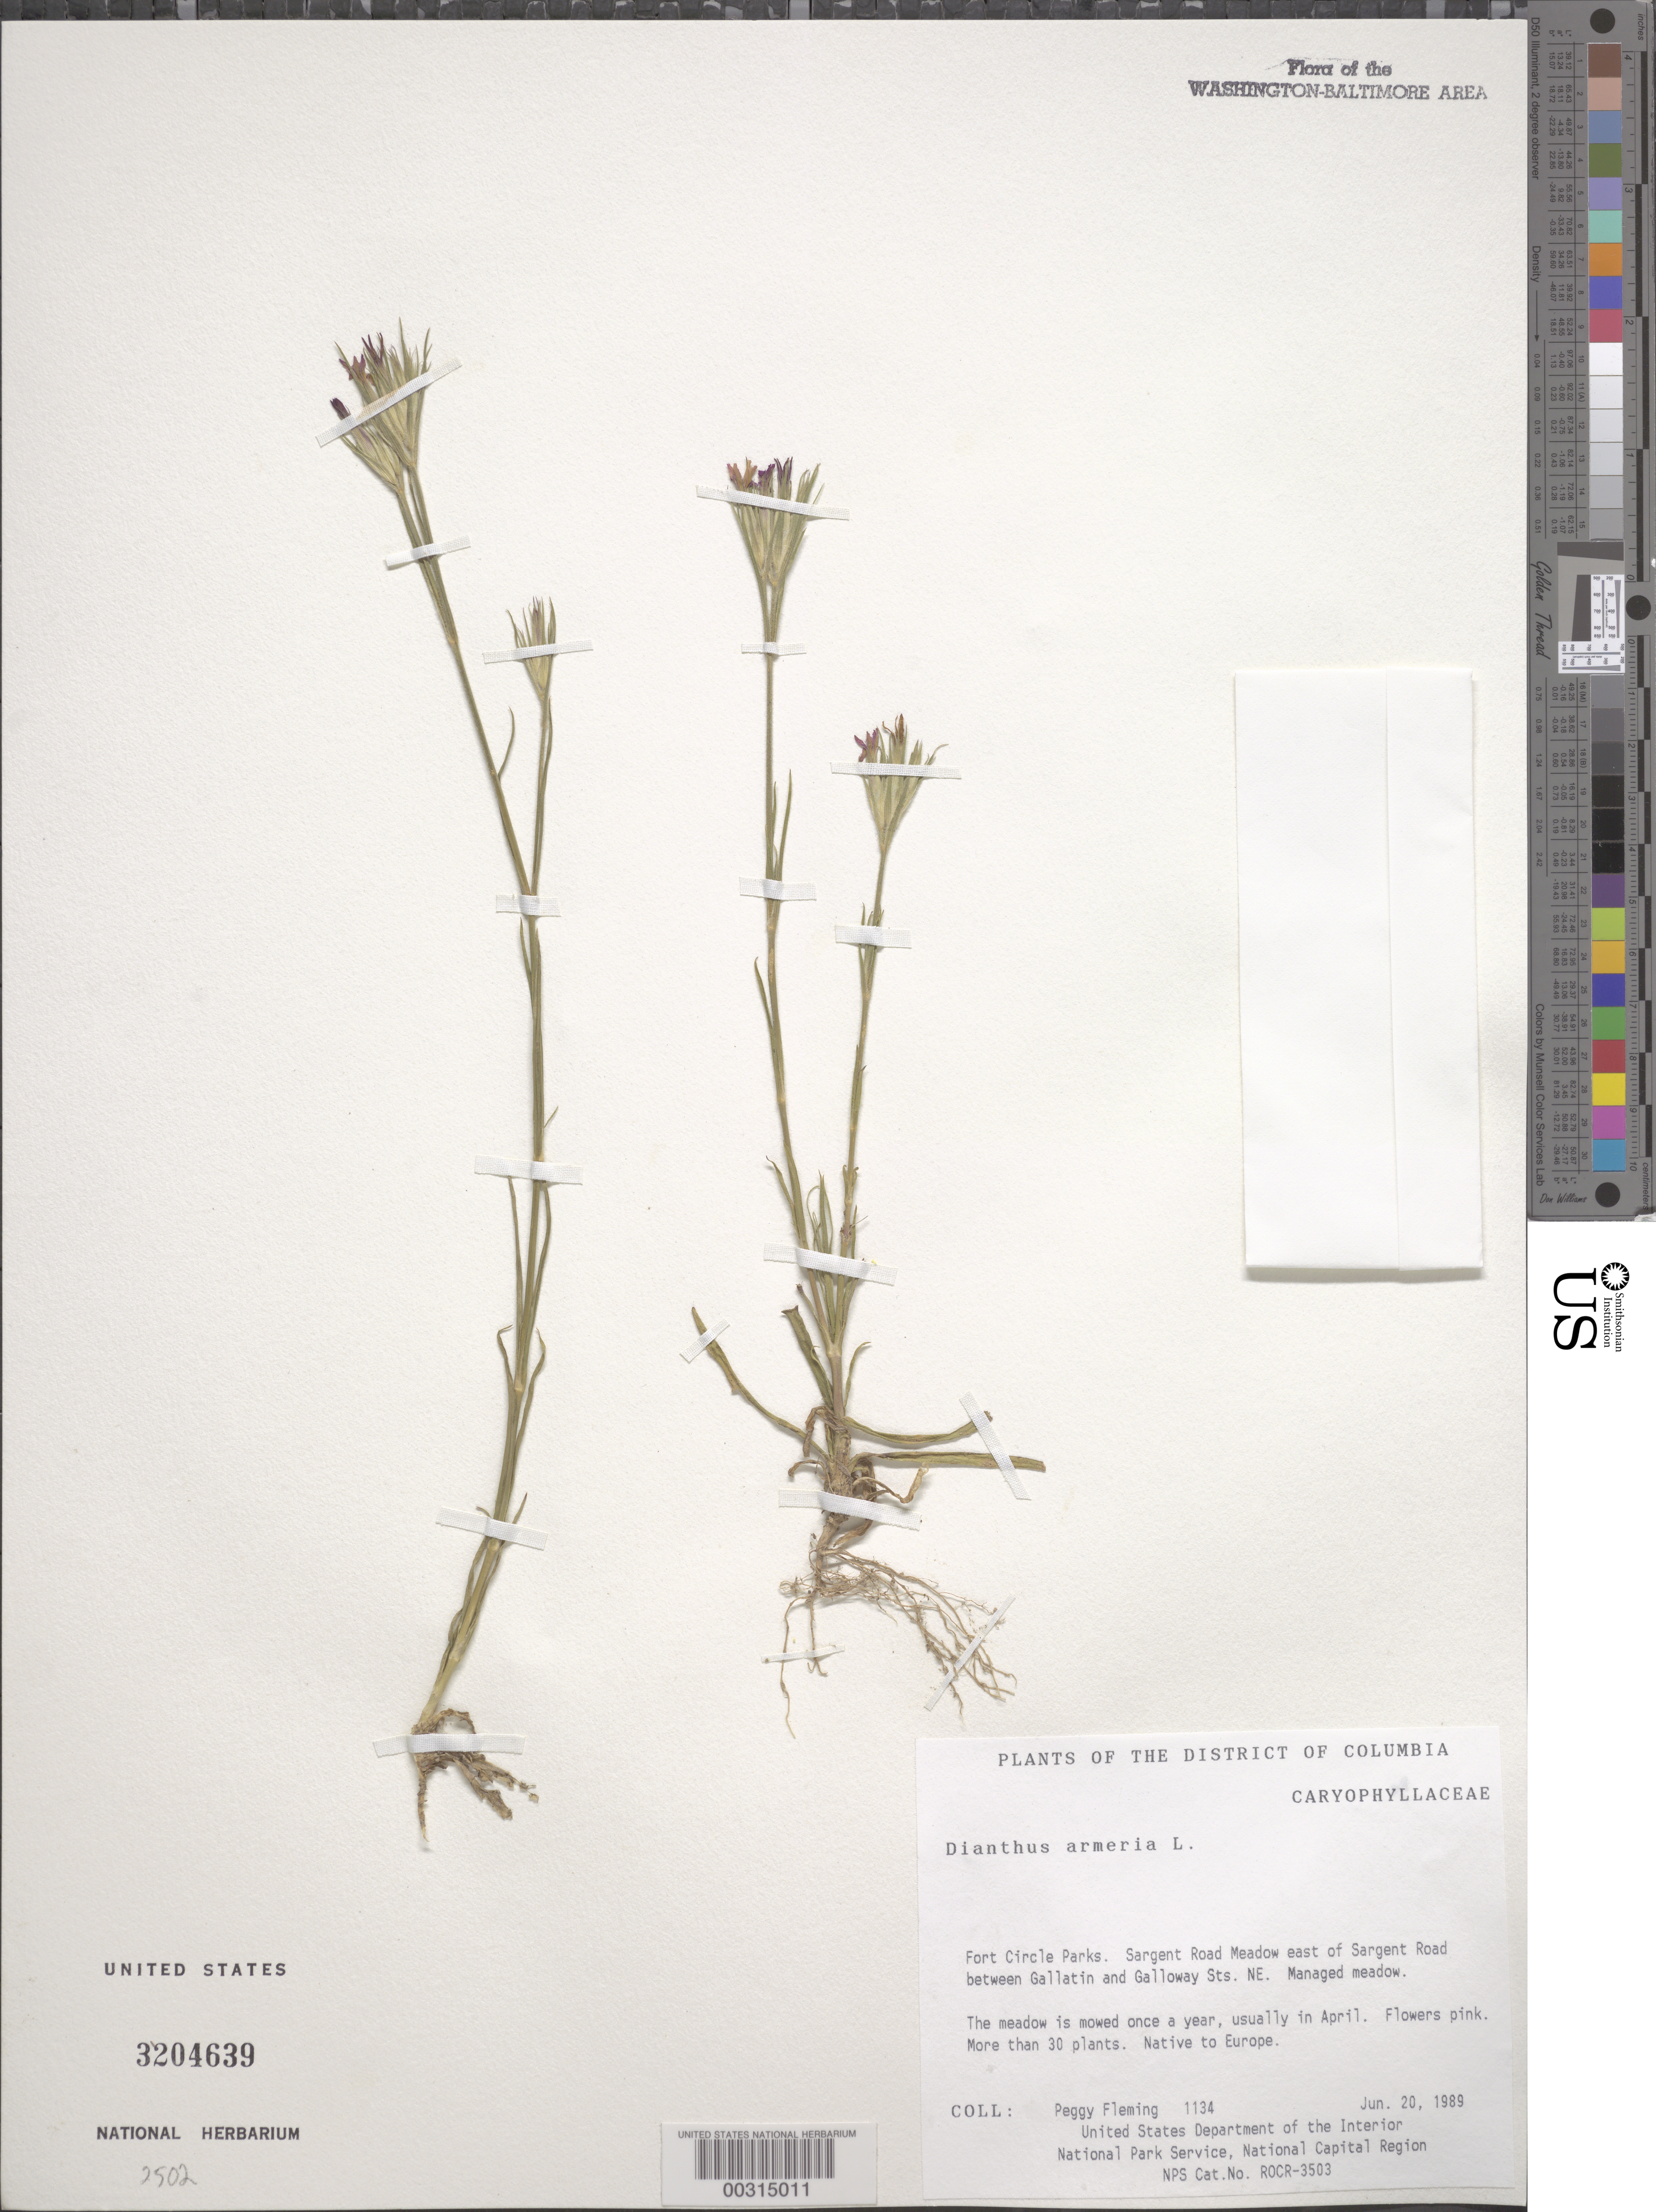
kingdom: Plantae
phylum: Tracheophyta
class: Magnoliopsida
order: Caryophyllales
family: Caryophyllaceae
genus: Dianthus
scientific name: Dianthus armeria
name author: L.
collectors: P. Fleming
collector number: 1134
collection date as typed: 20 Jun 1989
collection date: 1989-06-20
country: United States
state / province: District of Columbia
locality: Fort Circle Parks, Sargent Road meadow E of Sargent Road between Gallatin and Galloway Sts, NE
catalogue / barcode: US 3204639